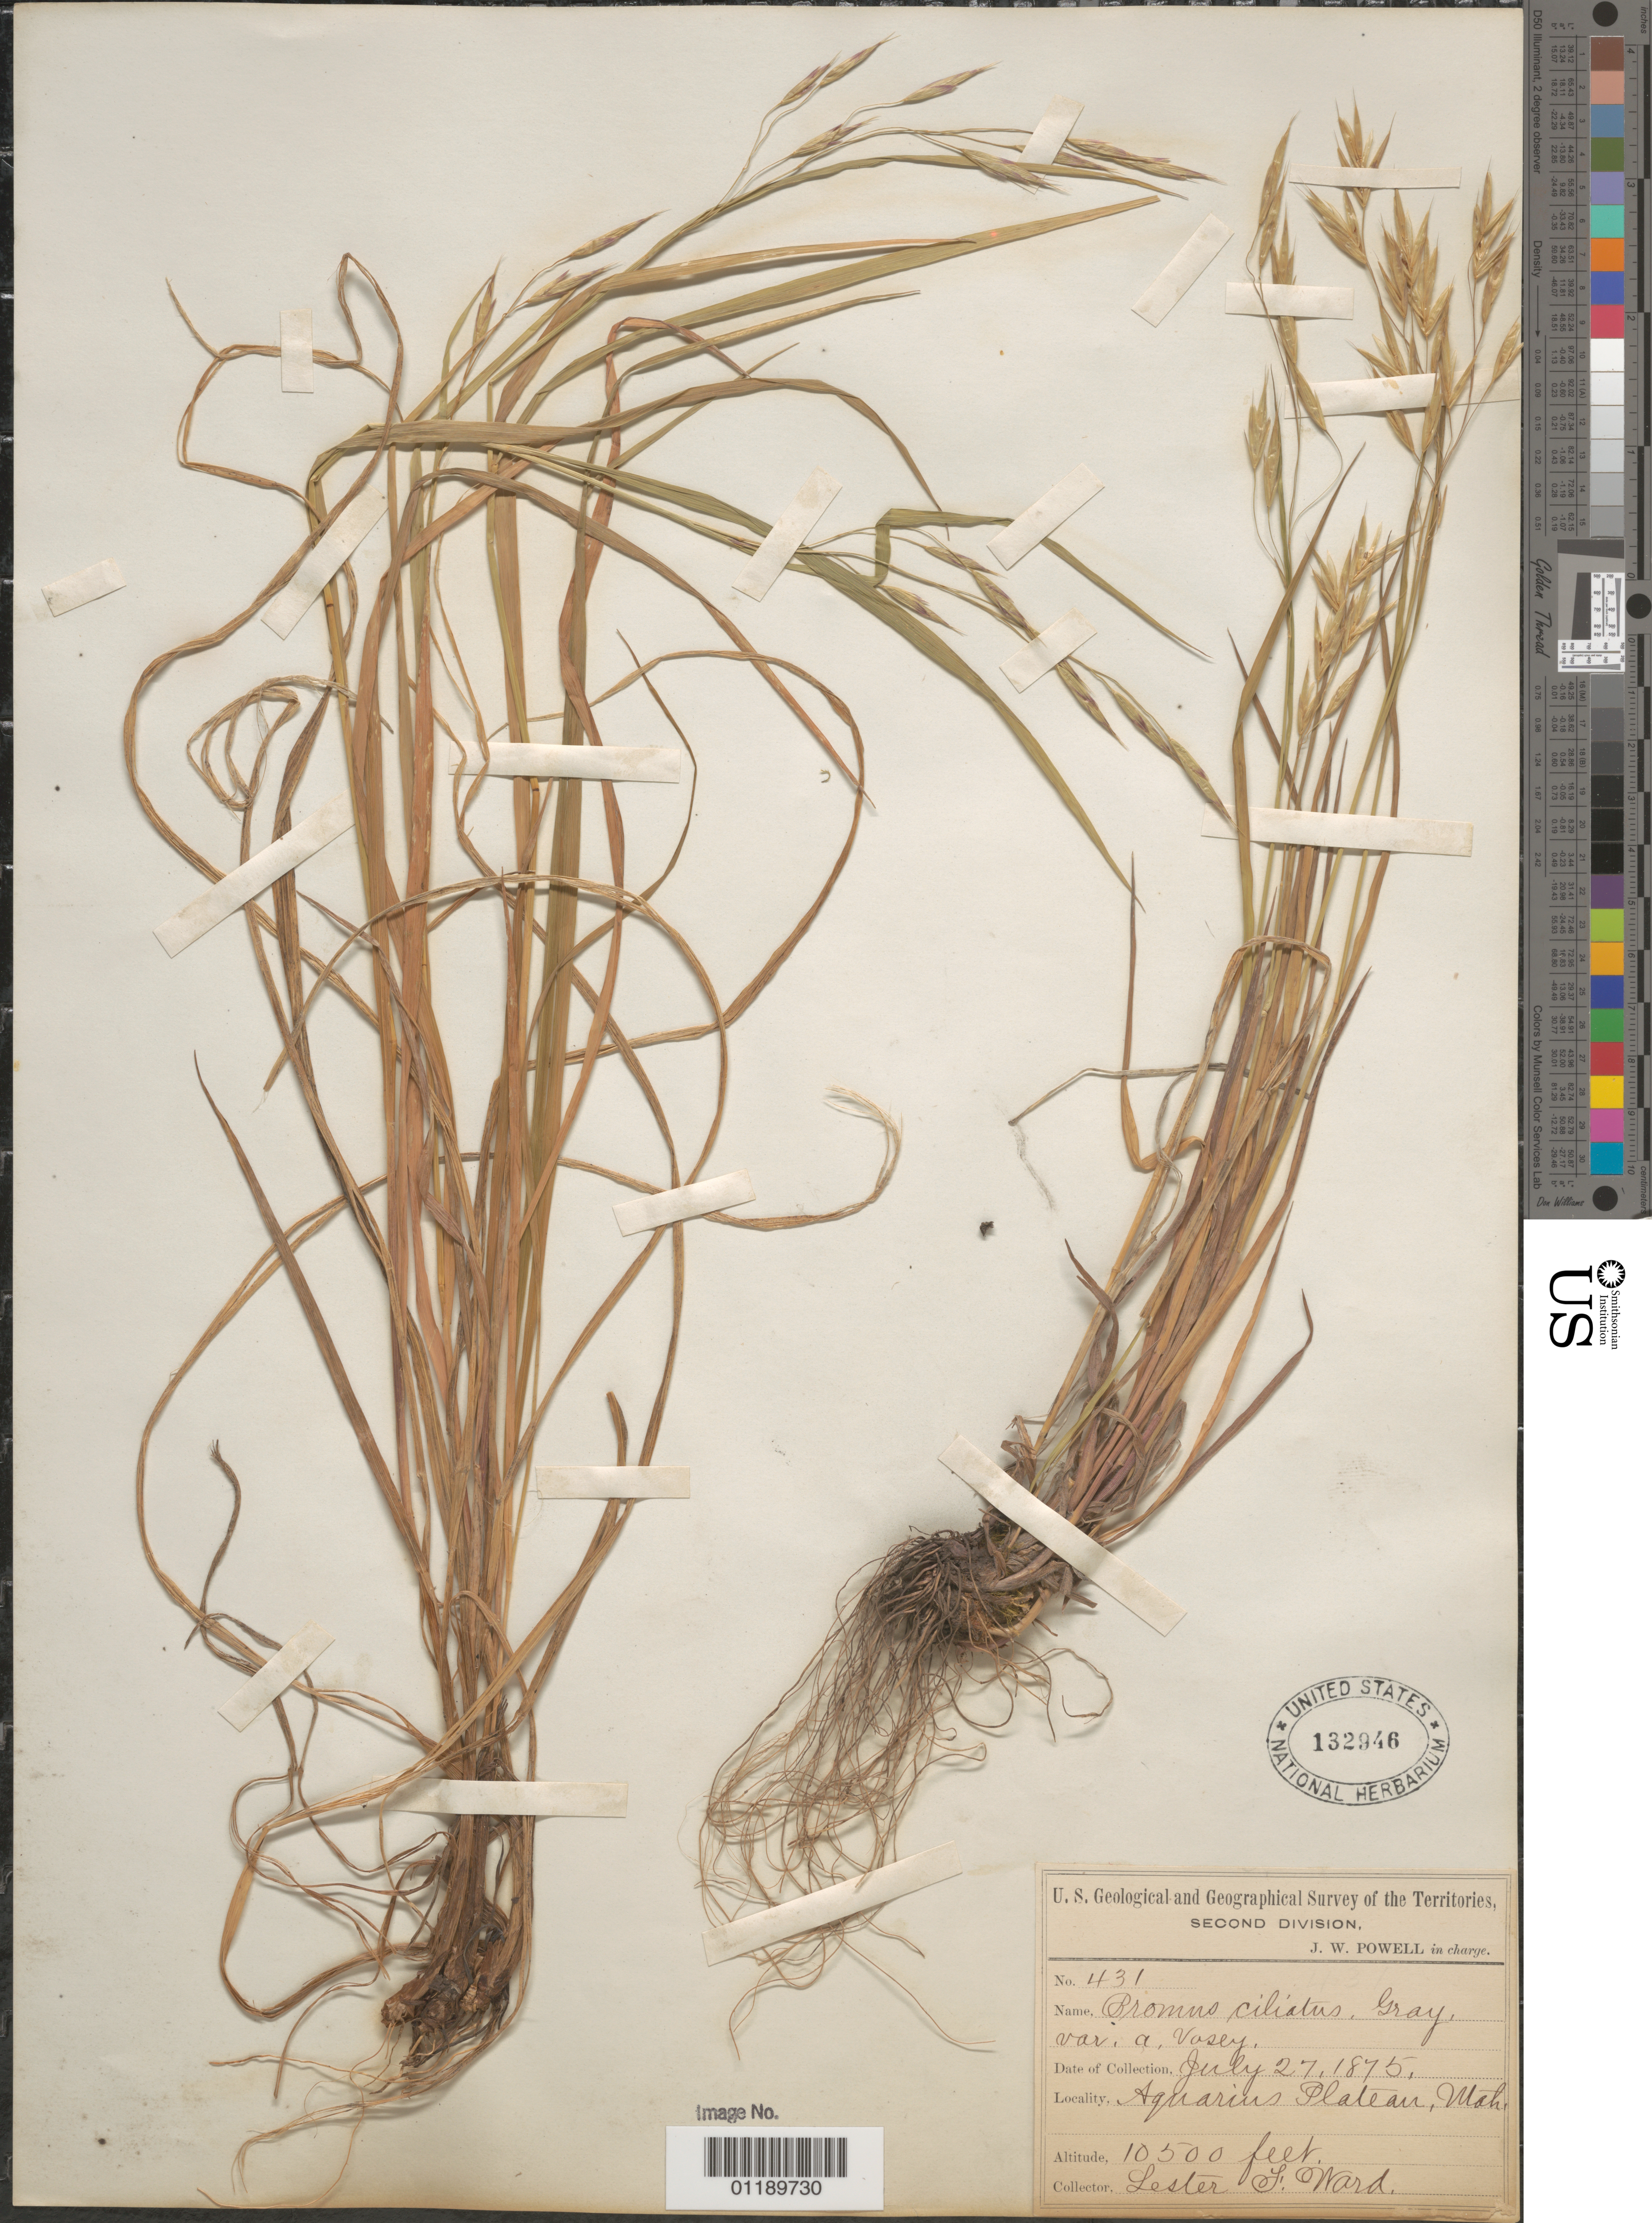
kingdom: Plantae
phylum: Tracheophyta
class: Liliopsida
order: Poales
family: Poaceae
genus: Bromus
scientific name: Bromus ciliatus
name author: L.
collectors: L. F. Ward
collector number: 431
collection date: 1875-07-27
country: United States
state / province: Utah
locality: Aquarius Plateau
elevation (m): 3200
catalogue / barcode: US 132946